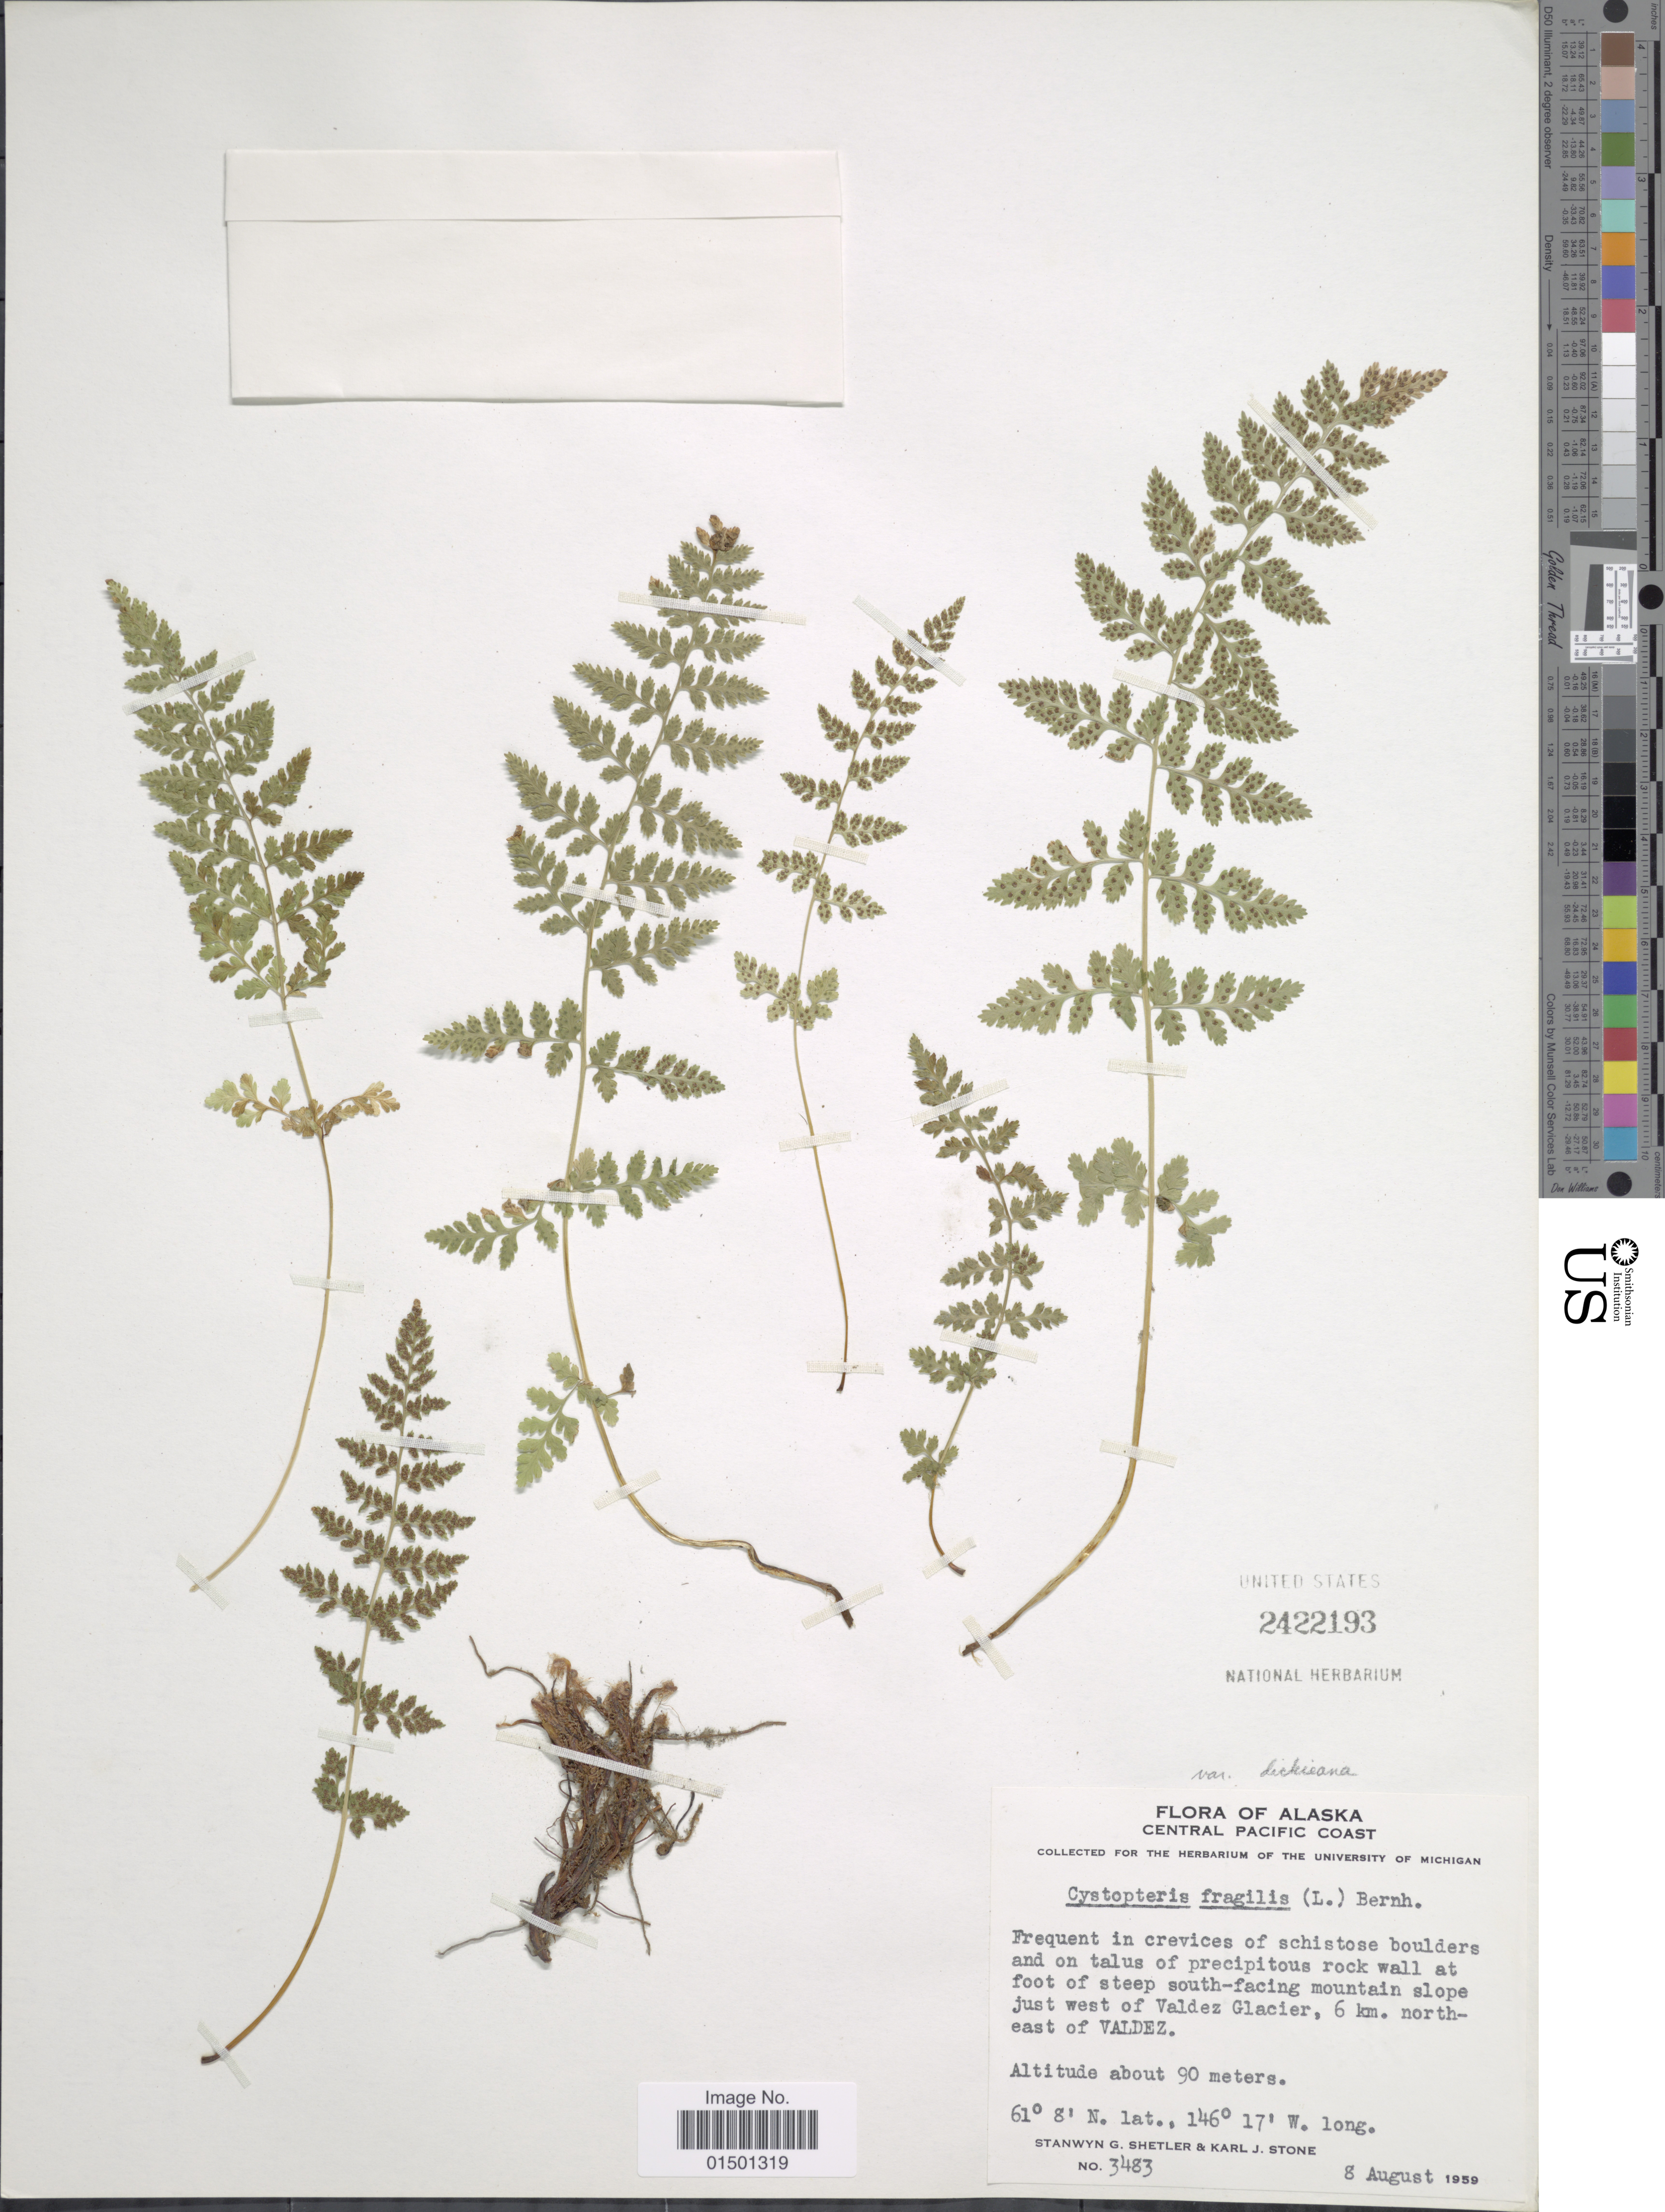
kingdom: Plantae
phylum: Tracheophyta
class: Polypodiopsida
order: Polypodiales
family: Cystopteridaceae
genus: Cystopteris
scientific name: Cystopteris fragilis var. dickieana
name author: B. Boivin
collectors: S. Shetler & K. J. Stone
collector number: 3483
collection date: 1959-08-08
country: United States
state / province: Alaska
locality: Central Pacific Coast, west of Valdez Glacier, 6 km. northeast of Valdez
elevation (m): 90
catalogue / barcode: US 2422193